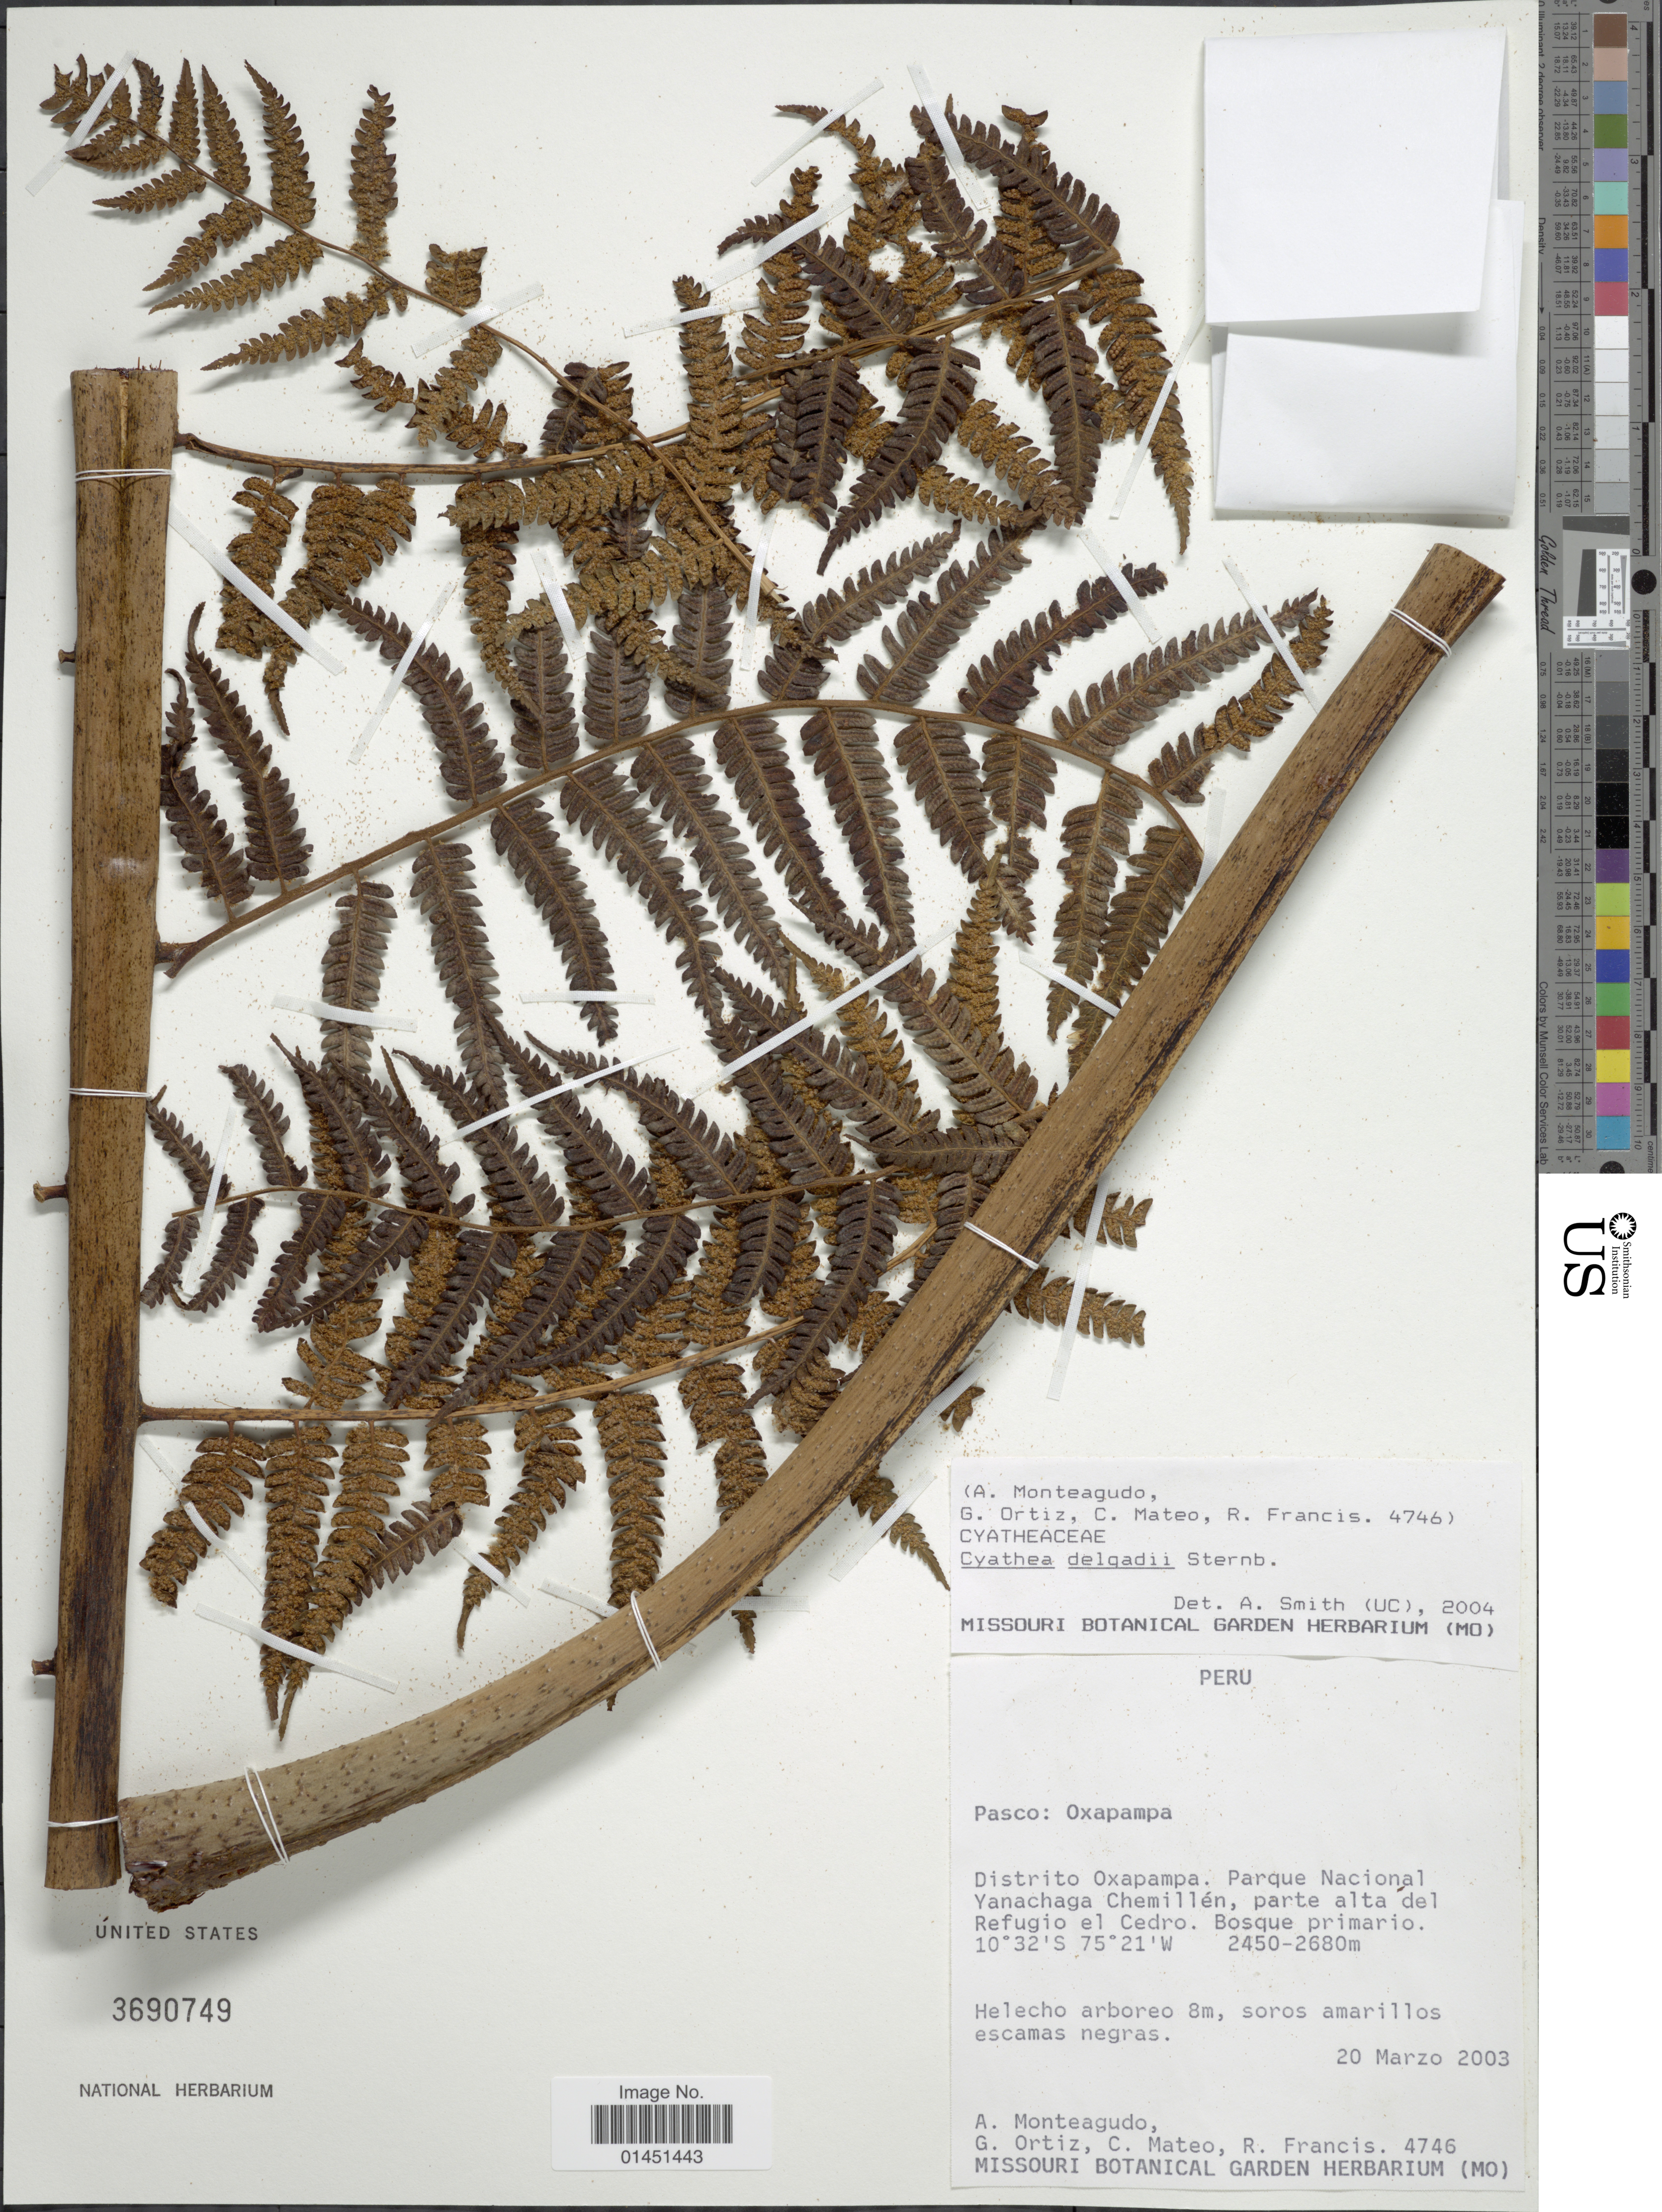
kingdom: Plantae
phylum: Tracheophyta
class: Polypodiopsida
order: Cyatheales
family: Cyatheaceae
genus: Cyathea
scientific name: Cyathea delgadii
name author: Pohl ex Sternb.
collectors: A. Monteagudo, G. Ortiz, C. Mateo & R. Francis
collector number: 4746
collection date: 2003-03-20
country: Peru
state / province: Pasco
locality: Oxapampa, Distrito Oxapampa. Parque Nacional Yanachaga Chemillen, parte alta del Refugio el Cedro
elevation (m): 2450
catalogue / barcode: US 3690749